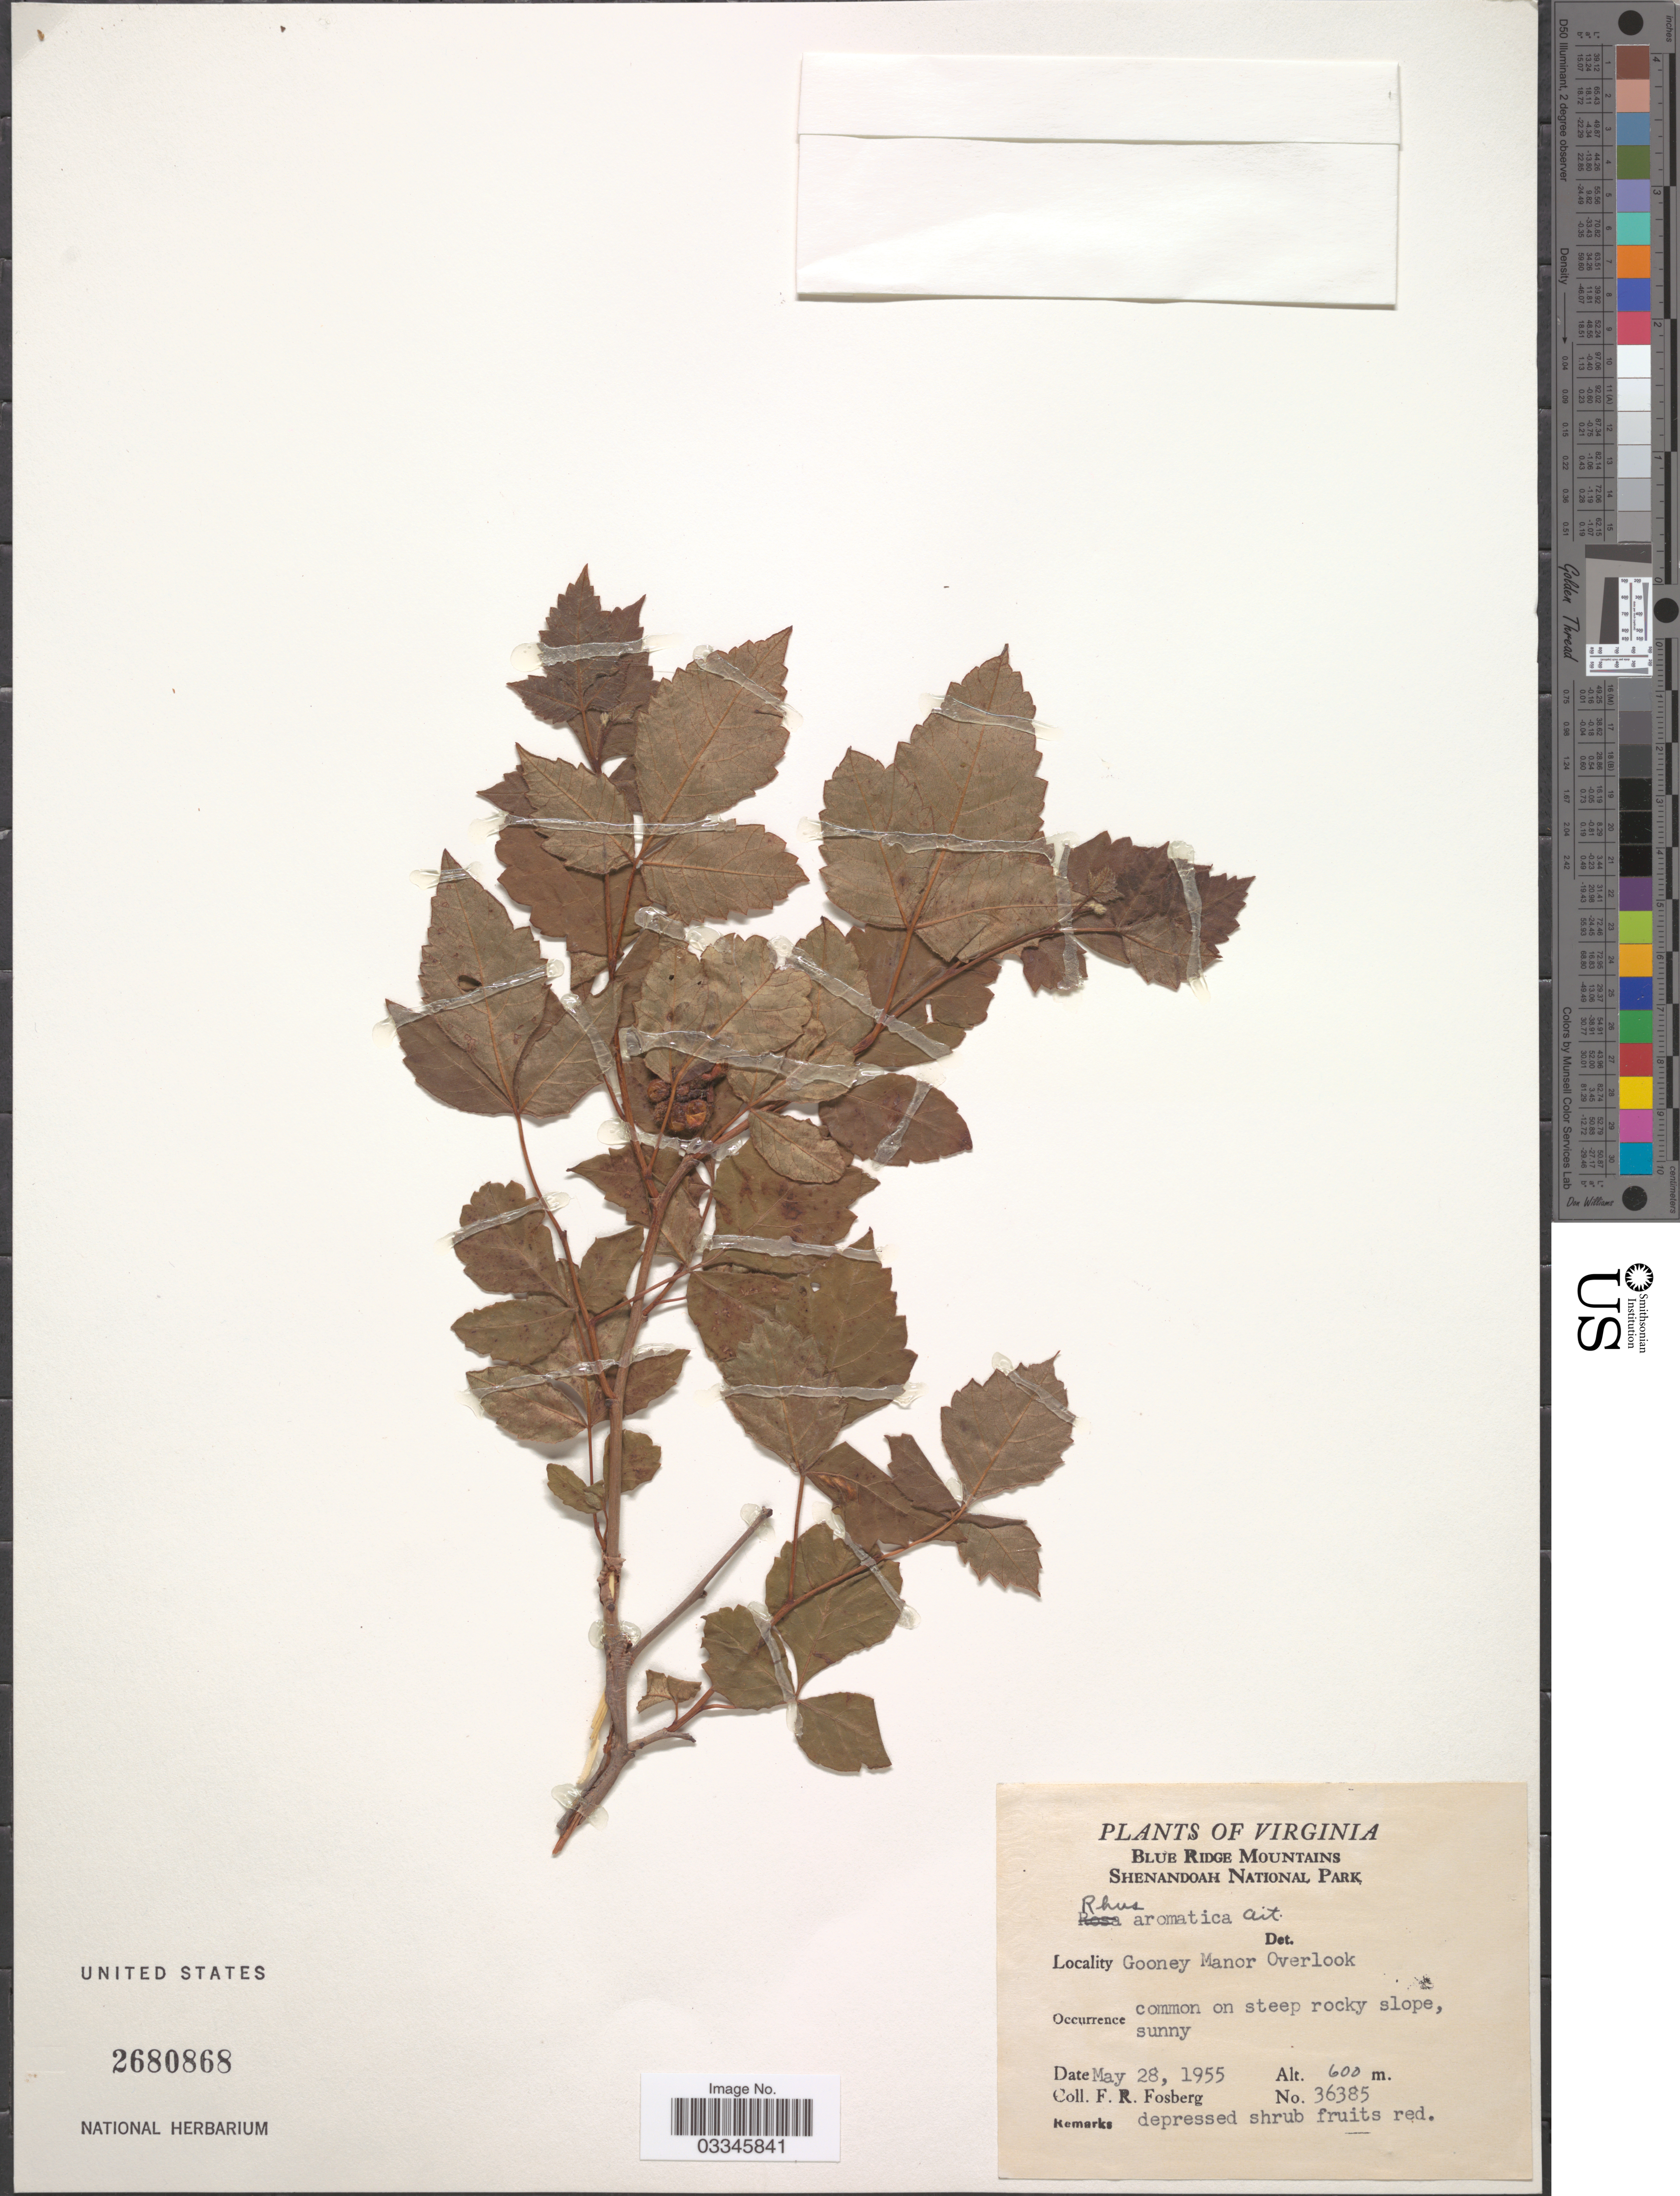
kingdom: Plantae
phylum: Tracheophyta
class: Magnoliopsida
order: Sapindales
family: Anacardiaceae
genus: Rhus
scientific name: Rhus crenata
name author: Thunb.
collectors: F. R. Fosberg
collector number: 36385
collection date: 1955-05-28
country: United States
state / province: Virginia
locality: Blue Ridge Mountains. Shenandoah National Park. Gooney Manor Overlook.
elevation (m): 600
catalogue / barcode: US 2680868